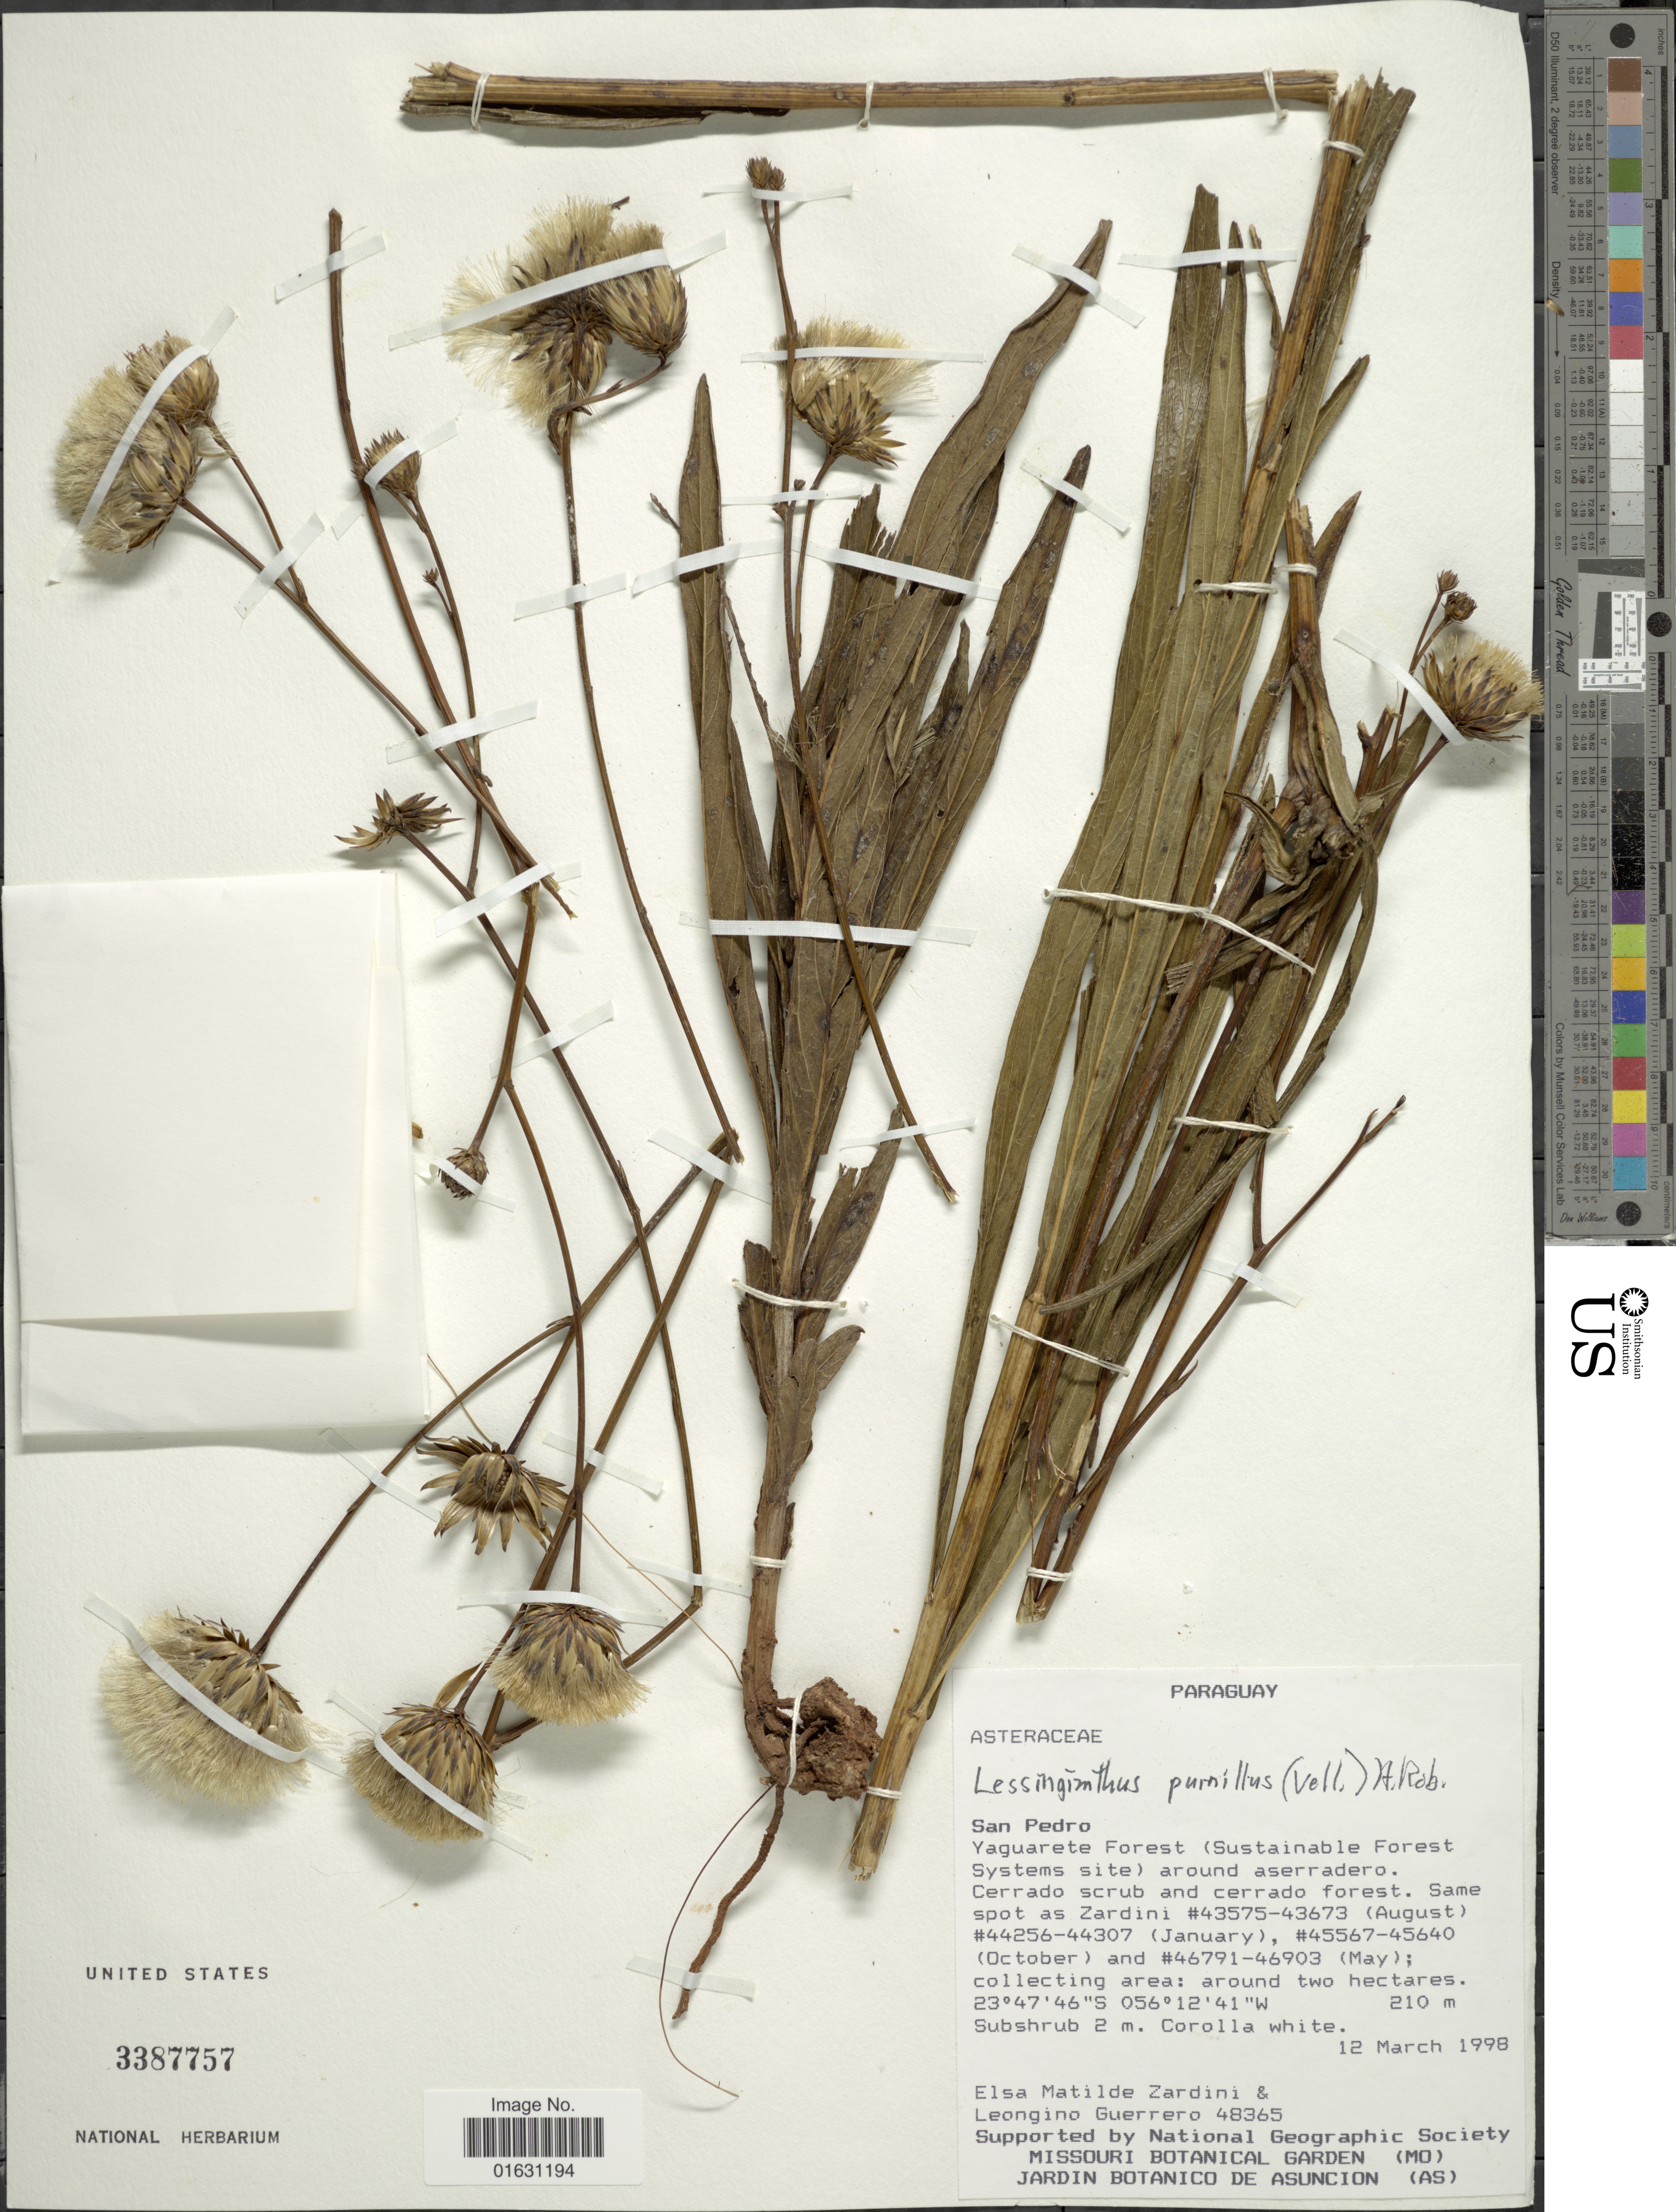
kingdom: Plantae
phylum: Tracheophyta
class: Magnoliopsida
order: Asterales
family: Asteraceae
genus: Lessingianthus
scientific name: Lessingianthus pumillus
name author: (Vell.) H. Rob.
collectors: E. M. Zardini & L. Guerrero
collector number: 48365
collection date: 1998-03-12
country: Paraguay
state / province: San Pedro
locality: Yaguarete Forest (Sustainable Forest Systems site) around aserradero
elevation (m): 210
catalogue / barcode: US 3387757